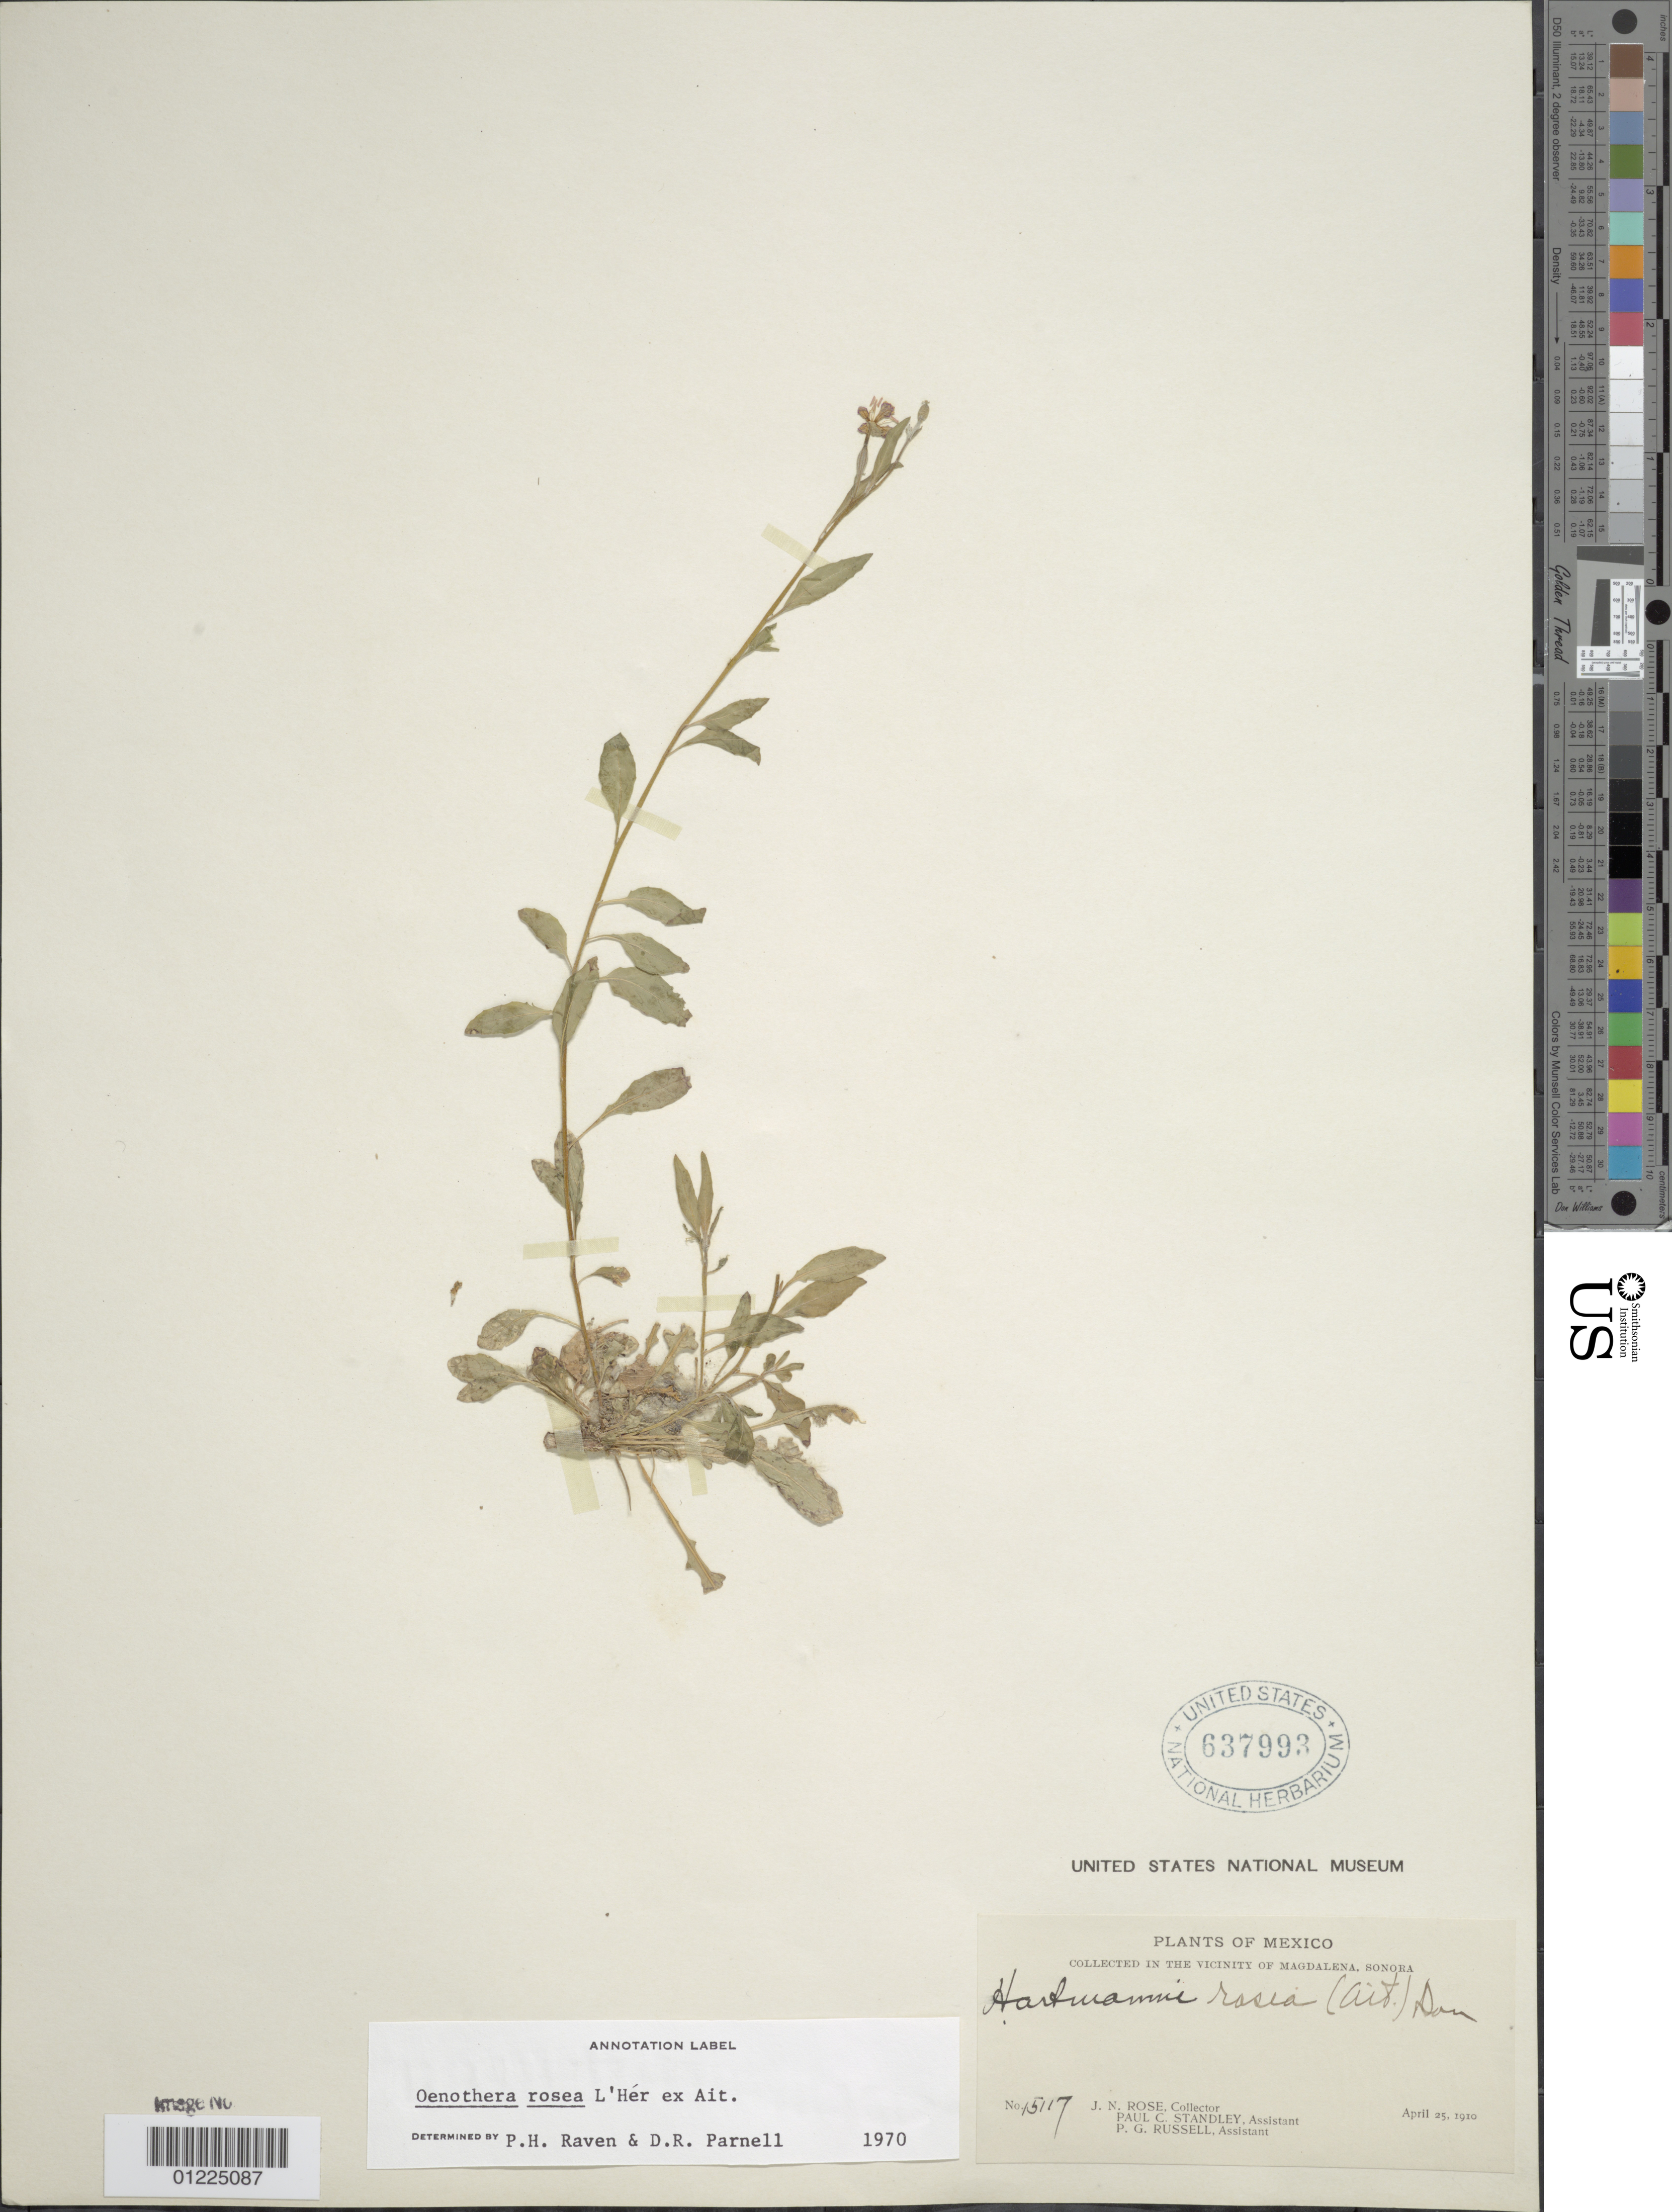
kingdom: Plantae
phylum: Tracheophyta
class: Magnoliopsida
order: Myrtales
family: Onagraceae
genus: Oenothera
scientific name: Oenothera rosea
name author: L'Hér. ex Aiton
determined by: Raven, P. H.; Parnell, D. R.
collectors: J. N. Rose, P. C. Standley & P. G. Russell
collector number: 15117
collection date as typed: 25 Apr 1910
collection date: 1910-04-25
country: Mexico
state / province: Sonora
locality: Vicinity of Magdalena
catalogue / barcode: US 637993